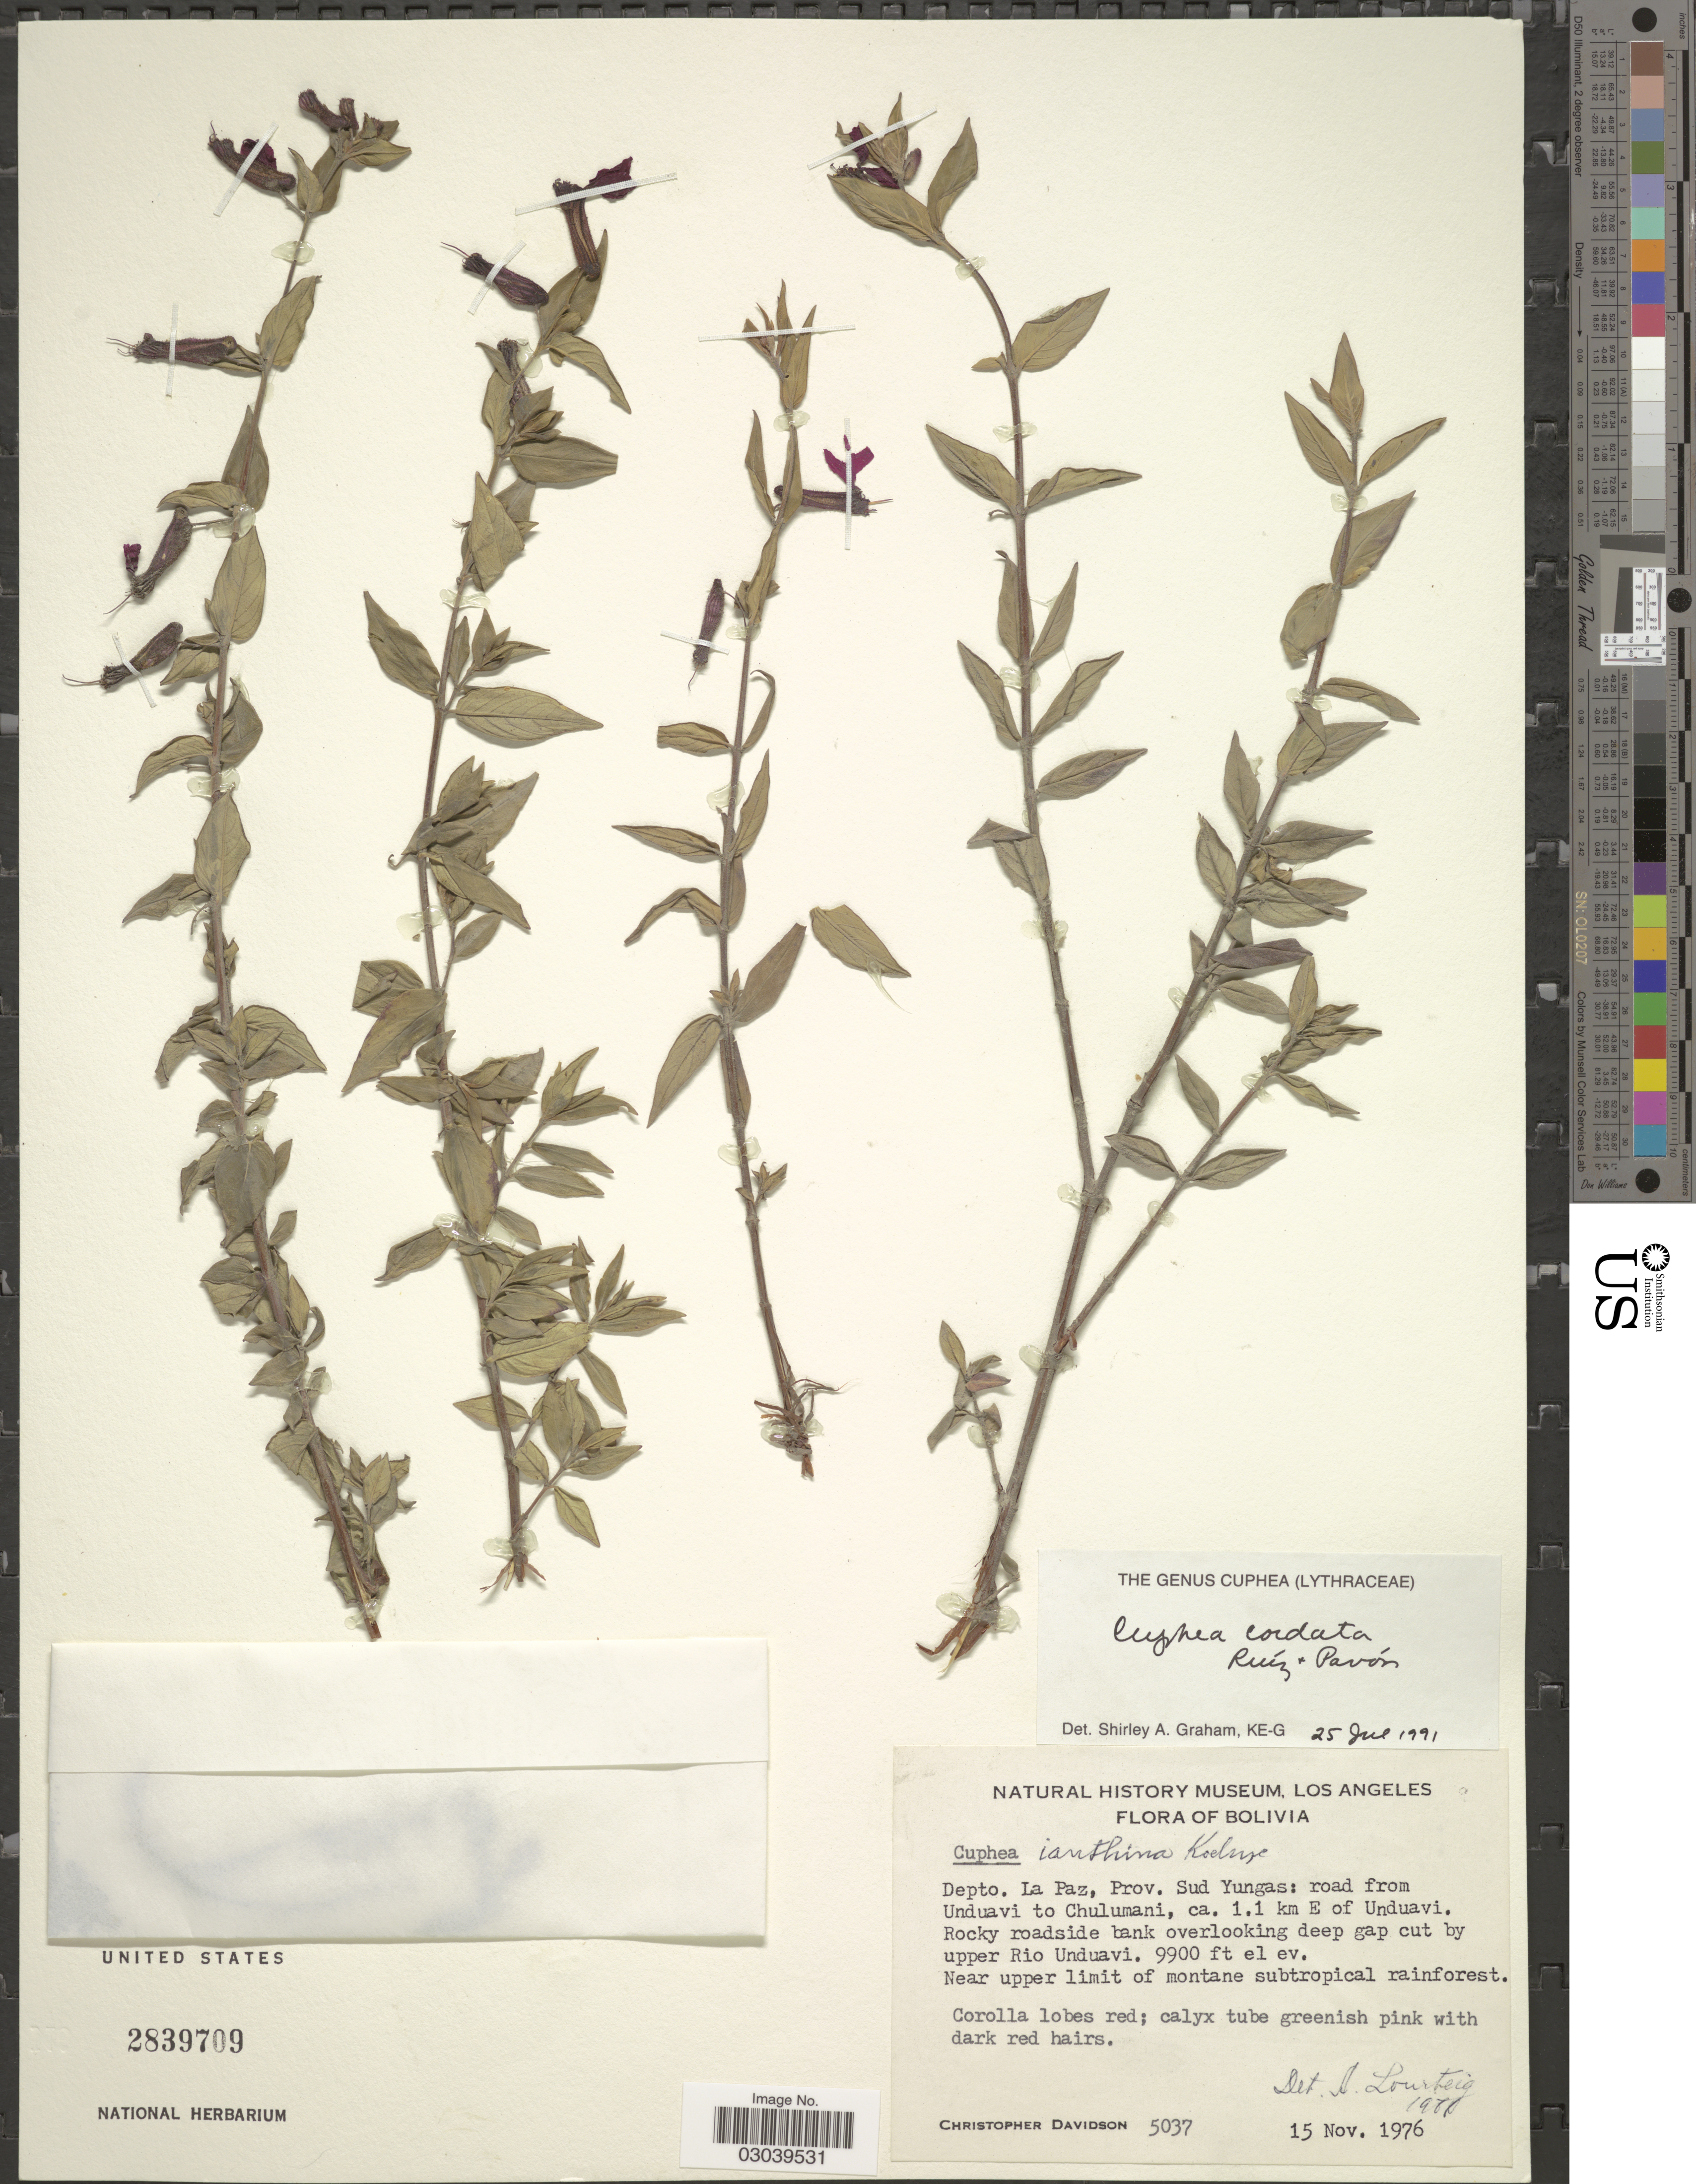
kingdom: Plantae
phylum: Tracheophyta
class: Magnoliopsida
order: Myrtales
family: Lythraceae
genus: Cuphea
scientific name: Cuphea cordata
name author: Ruiz & Pav.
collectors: C. Davidson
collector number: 5037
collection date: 1976-11-15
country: Bolivia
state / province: La Paz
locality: Depto. La Paz, Prov. Sud Yungas: road from Unduavi to Chulumani, ca. 1.1 km E of Unduavi. Rocky roadside bank overlooking deep gap cut by upper Rio Unduavi.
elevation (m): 3018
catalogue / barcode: US 2839709